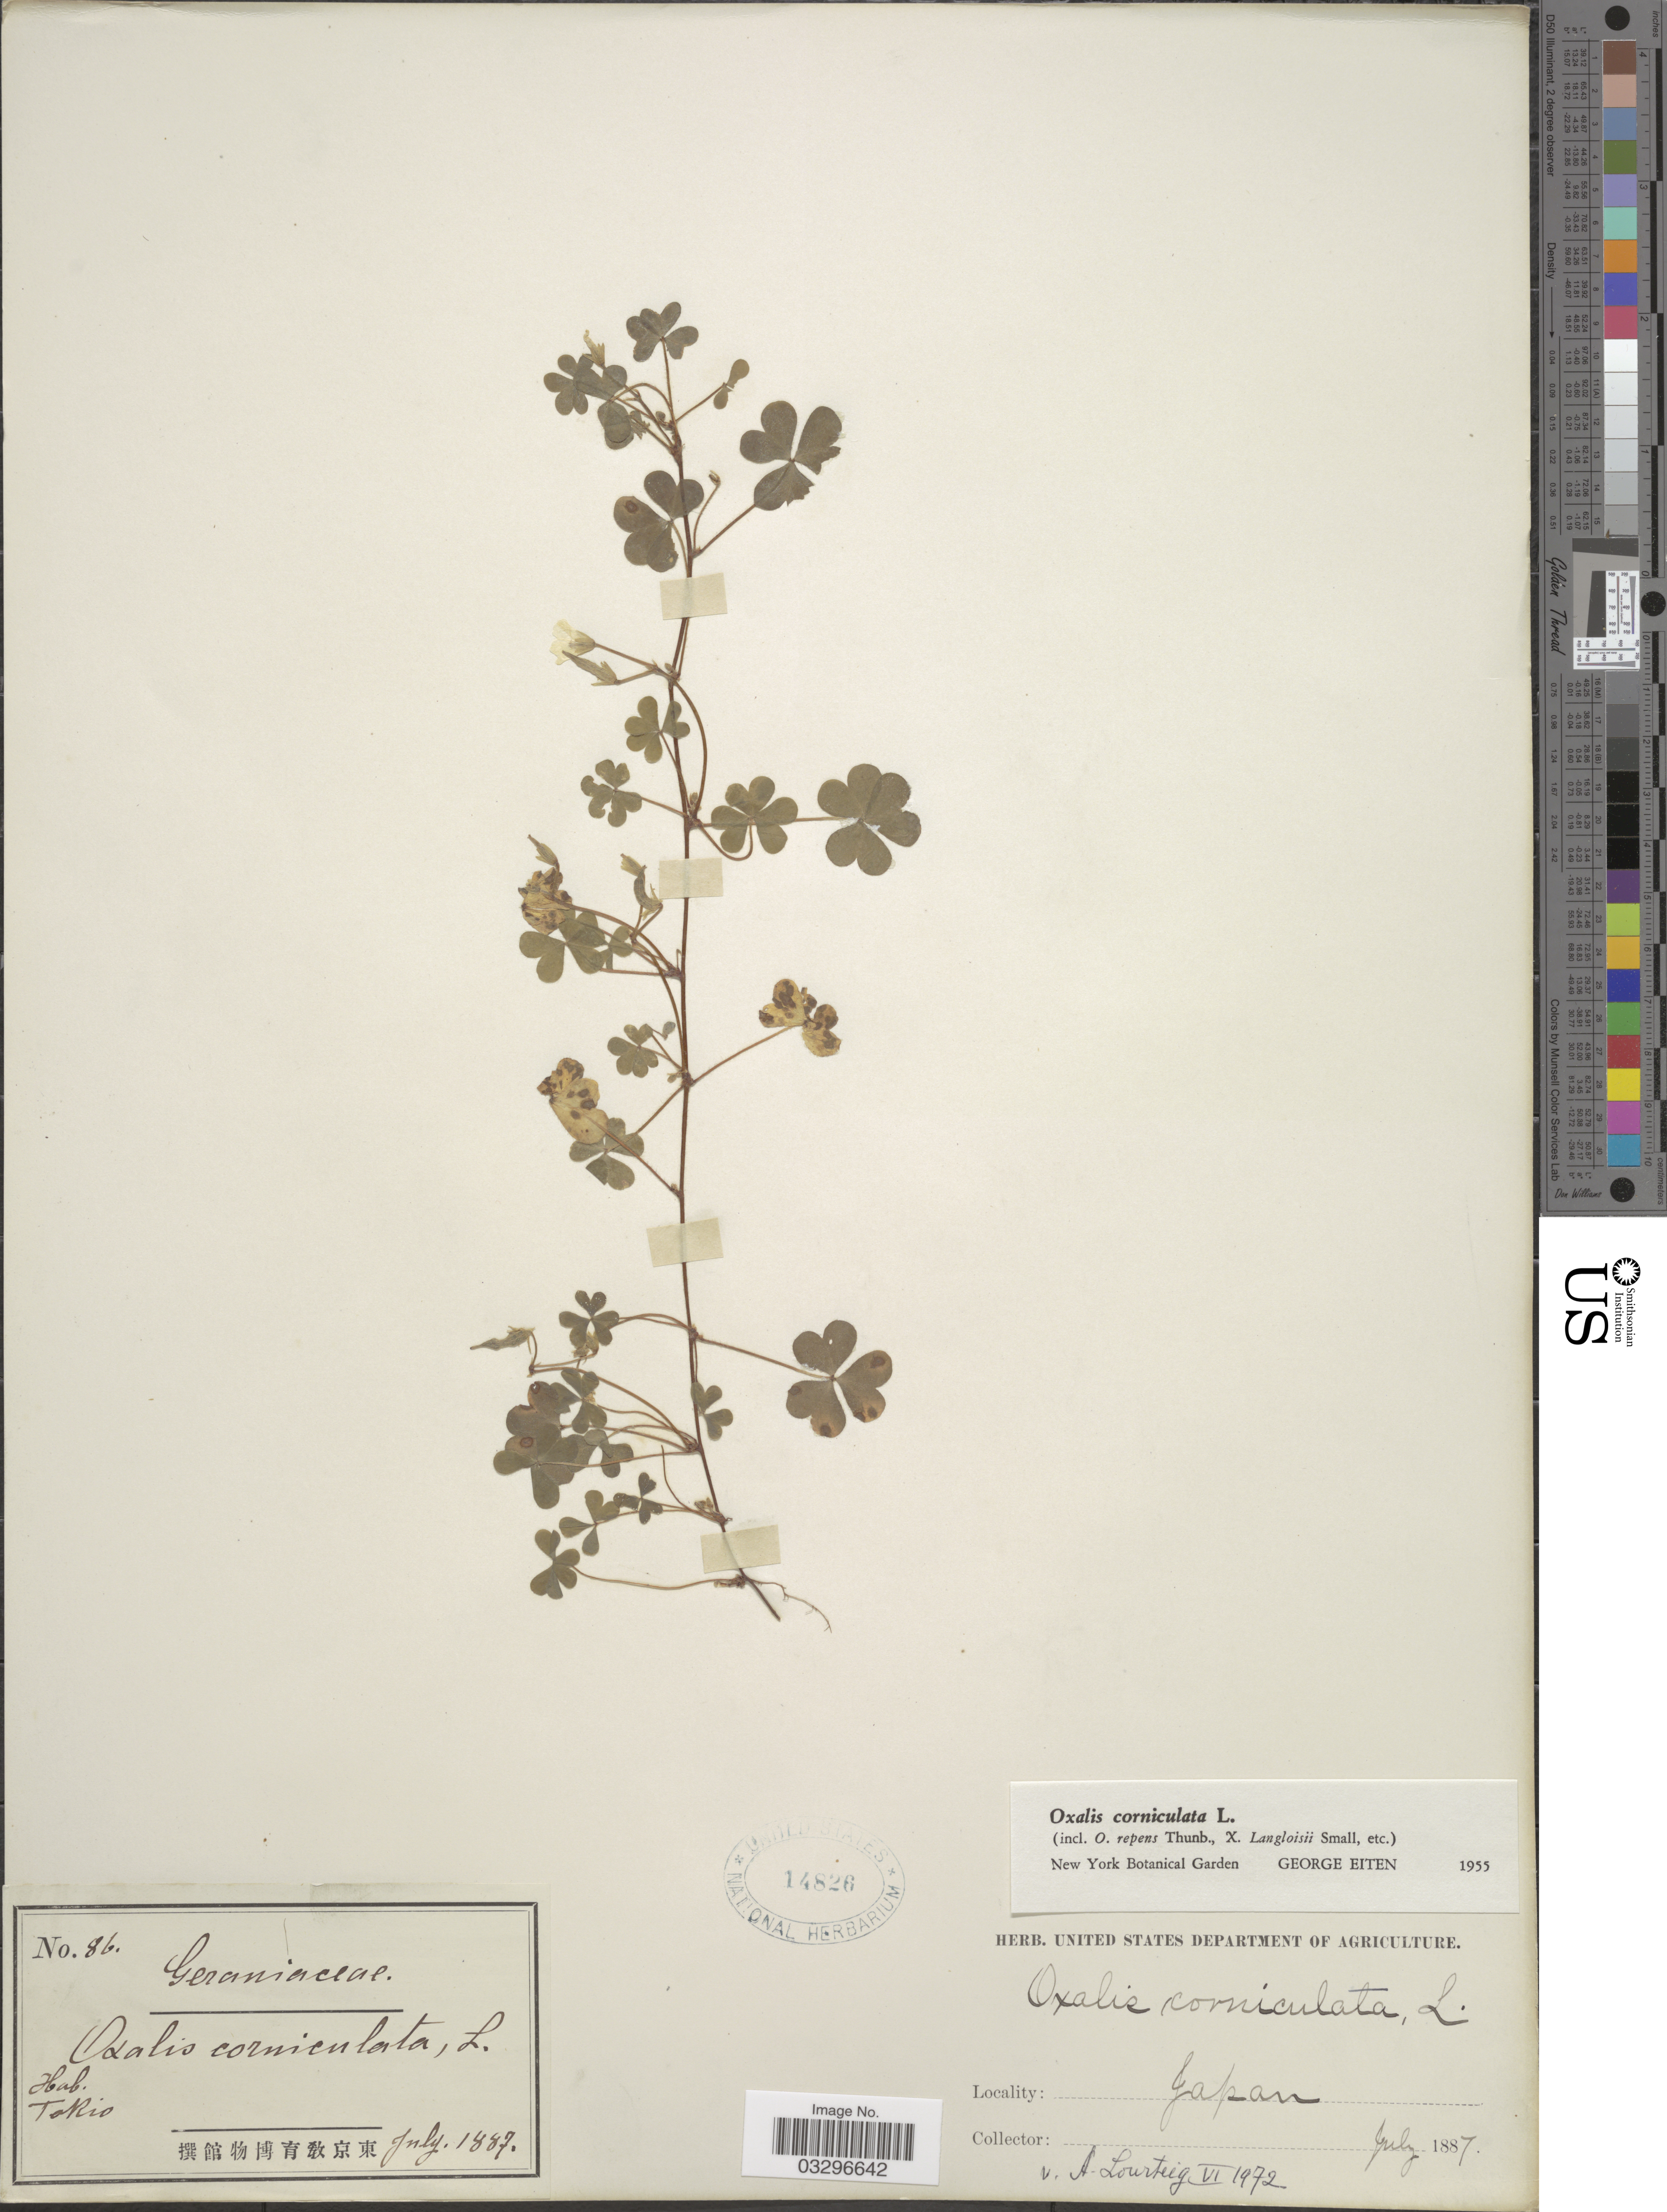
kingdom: Plantae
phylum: Tracheophyta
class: Magnoliopsida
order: Oxalidales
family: Oxalidaceae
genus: Oxalis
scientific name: Oxalis corniculata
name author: L.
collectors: ex herb. U. S. Department of Agriculture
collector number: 86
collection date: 1887-07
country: Japan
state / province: Tokyo, Federal City of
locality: Tokio.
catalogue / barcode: US 14826